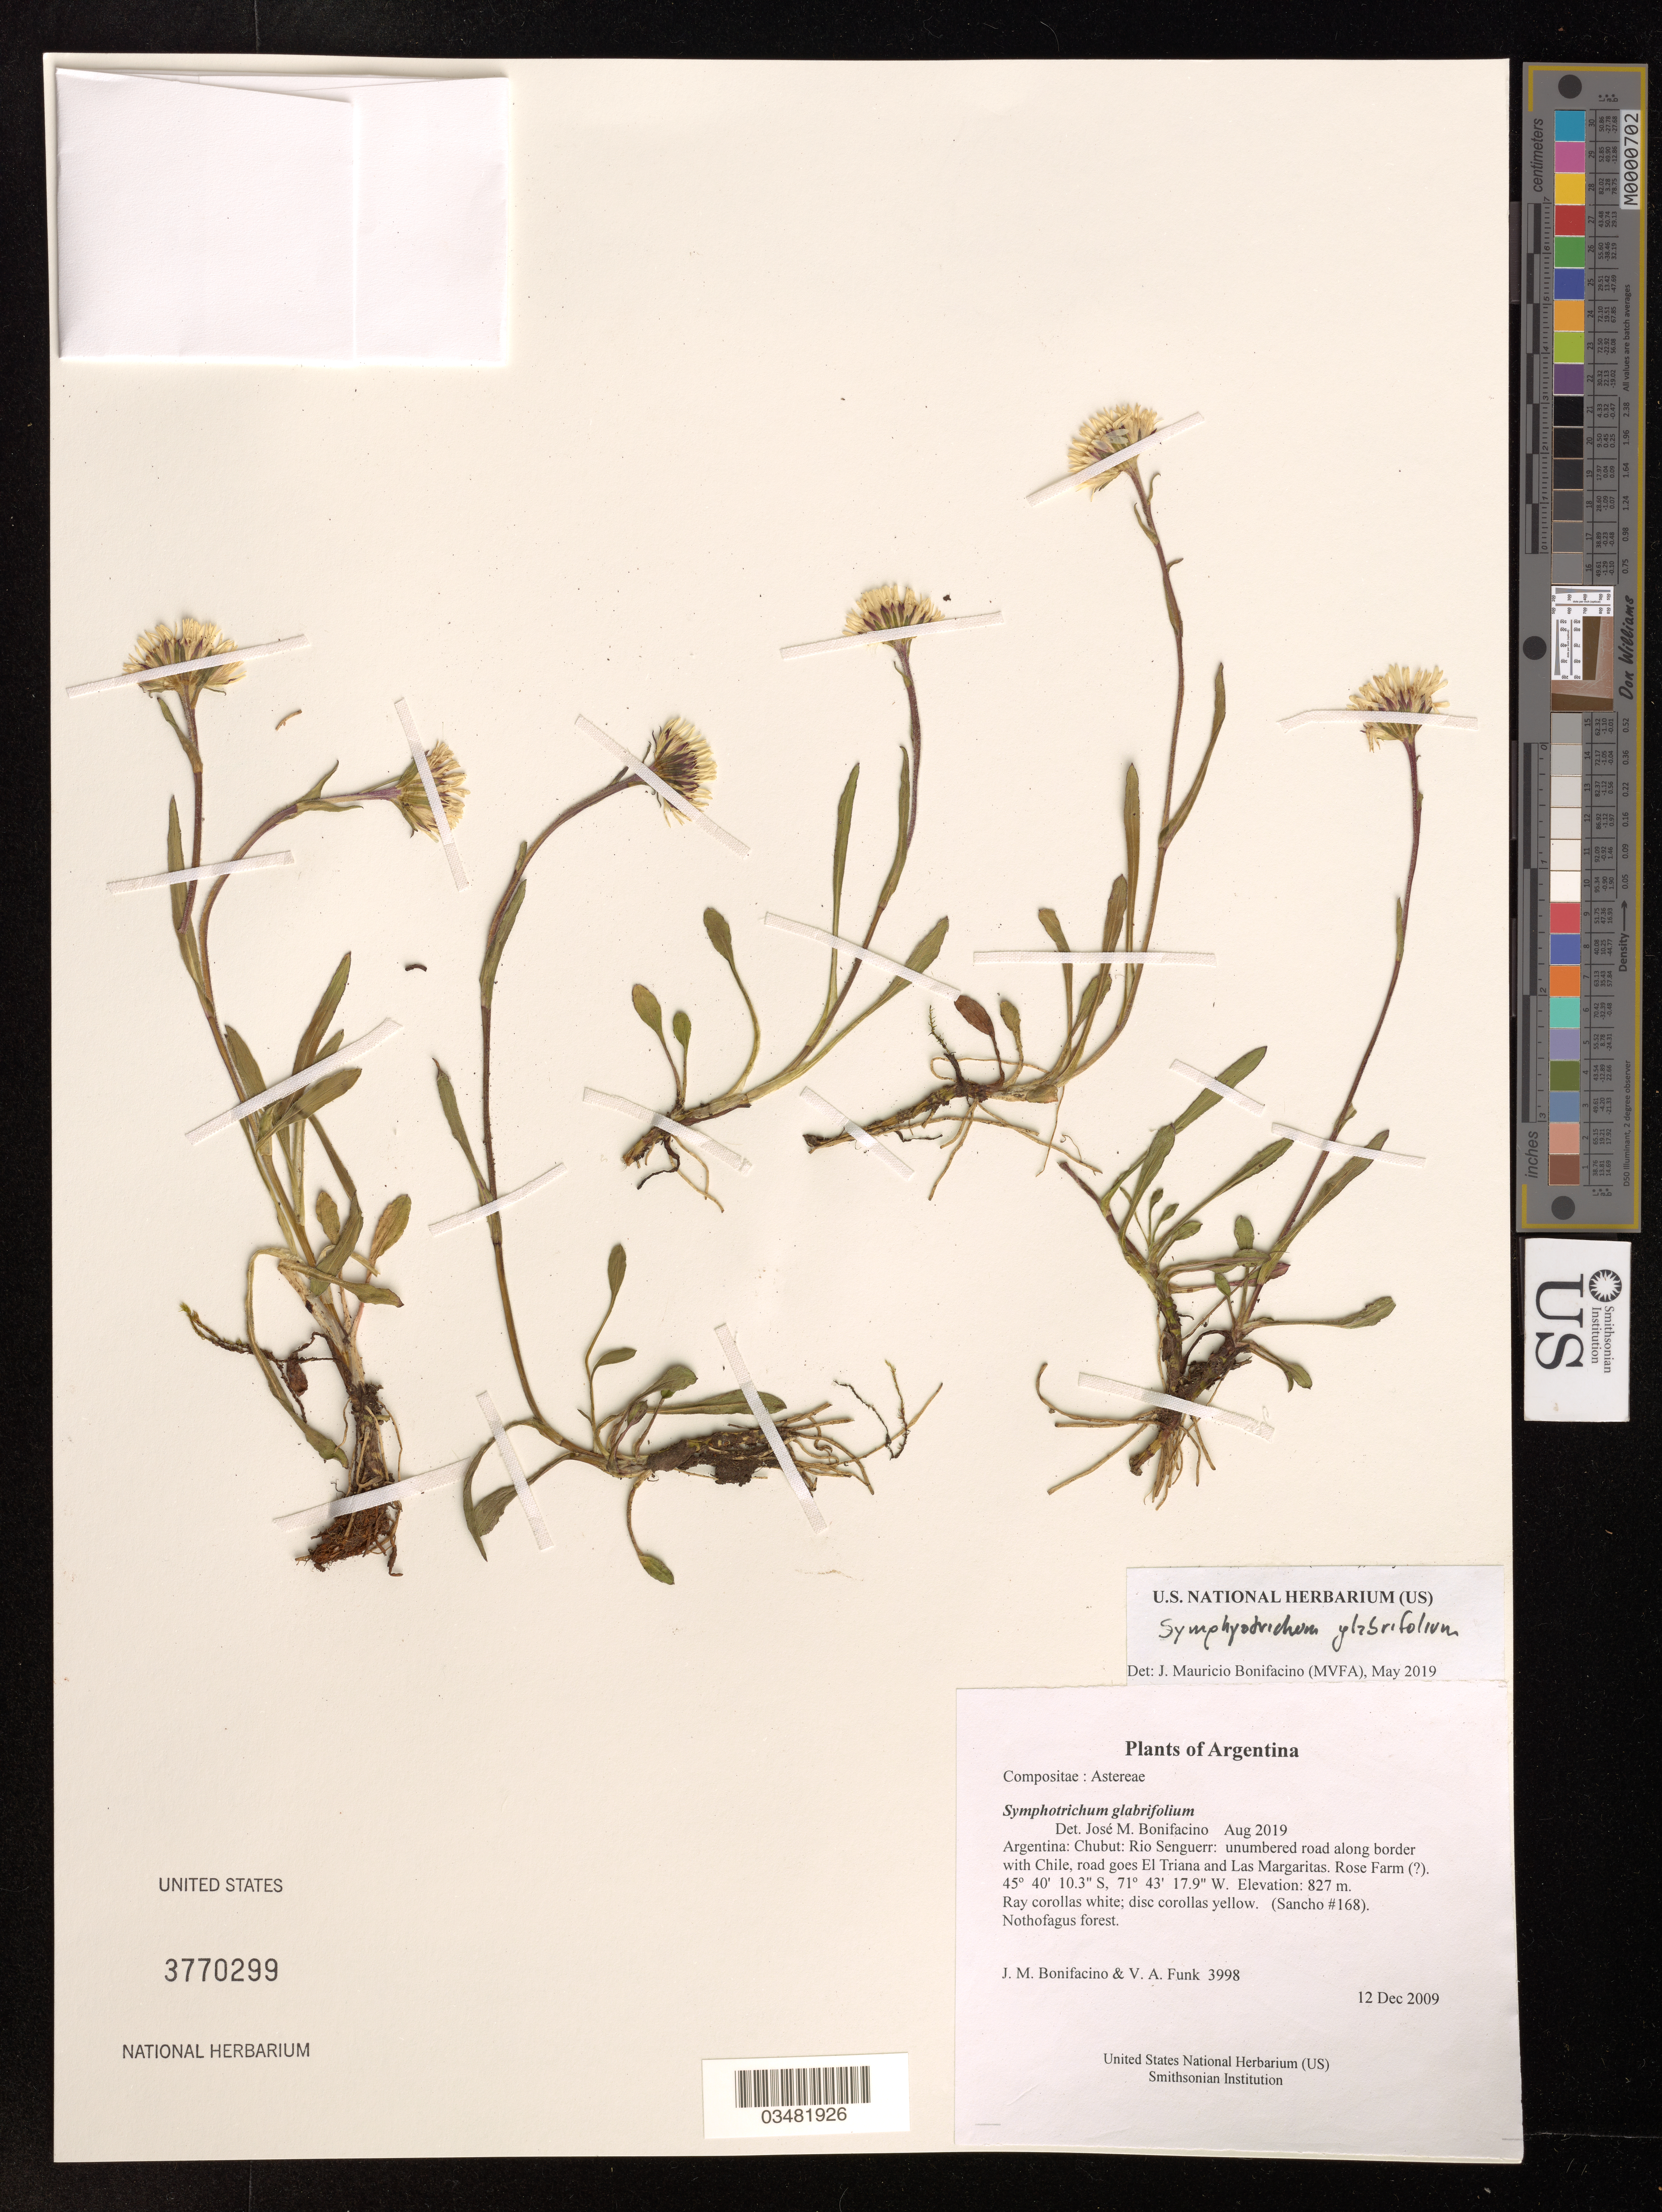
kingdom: Plantae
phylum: Tracheophyta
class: Magnoliopsida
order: Asterales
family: Asteraceae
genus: Symphyotrichum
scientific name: Symphyotrichum glabrifolium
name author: (DC.) G.L. Nesom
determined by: Bonifacino, José Mauricio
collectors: M. Bonifacino & V. Funk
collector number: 3998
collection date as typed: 12 Dec 2009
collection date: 2009-12-12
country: Argentina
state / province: Chubut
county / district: Rio Senguerr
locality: unumbered road along border with Chile, road goes El Triana and Las Margaritas. Rose Farm (?)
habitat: Nothofagus forest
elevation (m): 827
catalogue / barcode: US 3770299